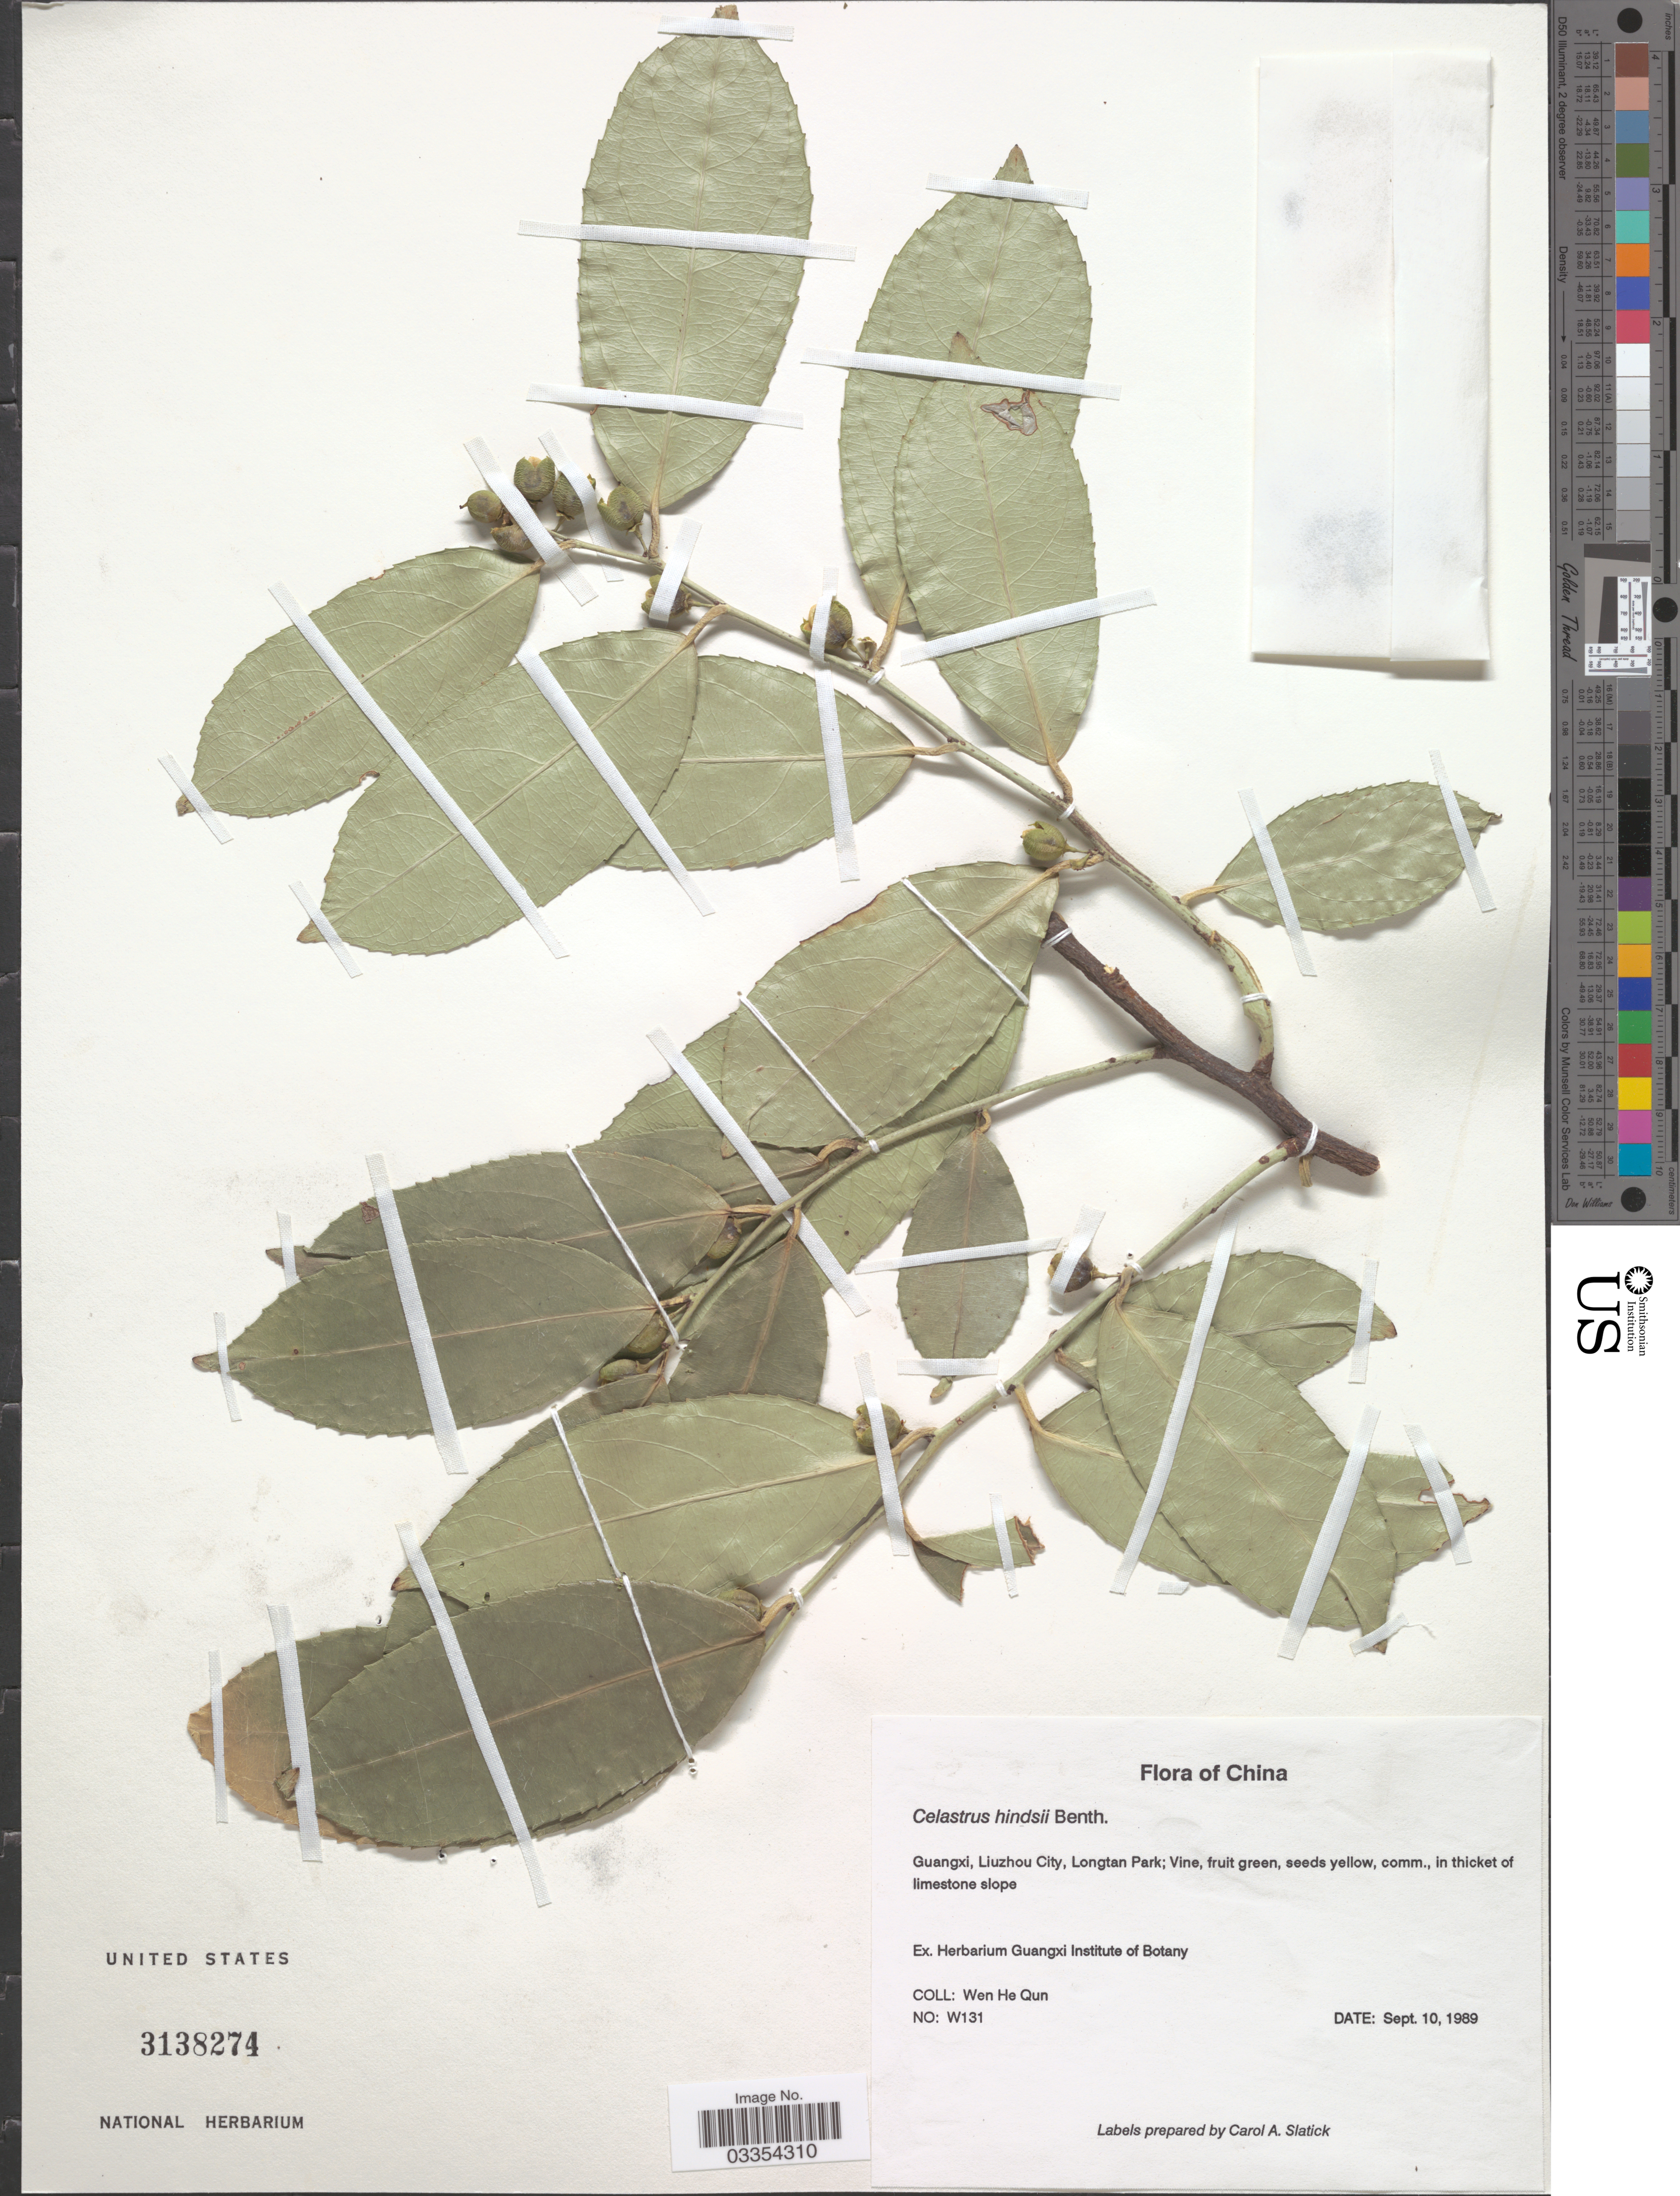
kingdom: Plantae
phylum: Tracheophyta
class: Magnoliopsida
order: Celastrales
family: Celastraceae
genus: Celastrus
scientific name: Celastrus hindsii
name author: Benth.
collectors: W. Qun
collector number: W131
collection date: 1989-09-10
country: China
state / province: Guangxi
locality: Liuzhou City, Longtan Park.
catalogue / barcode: US 3138274